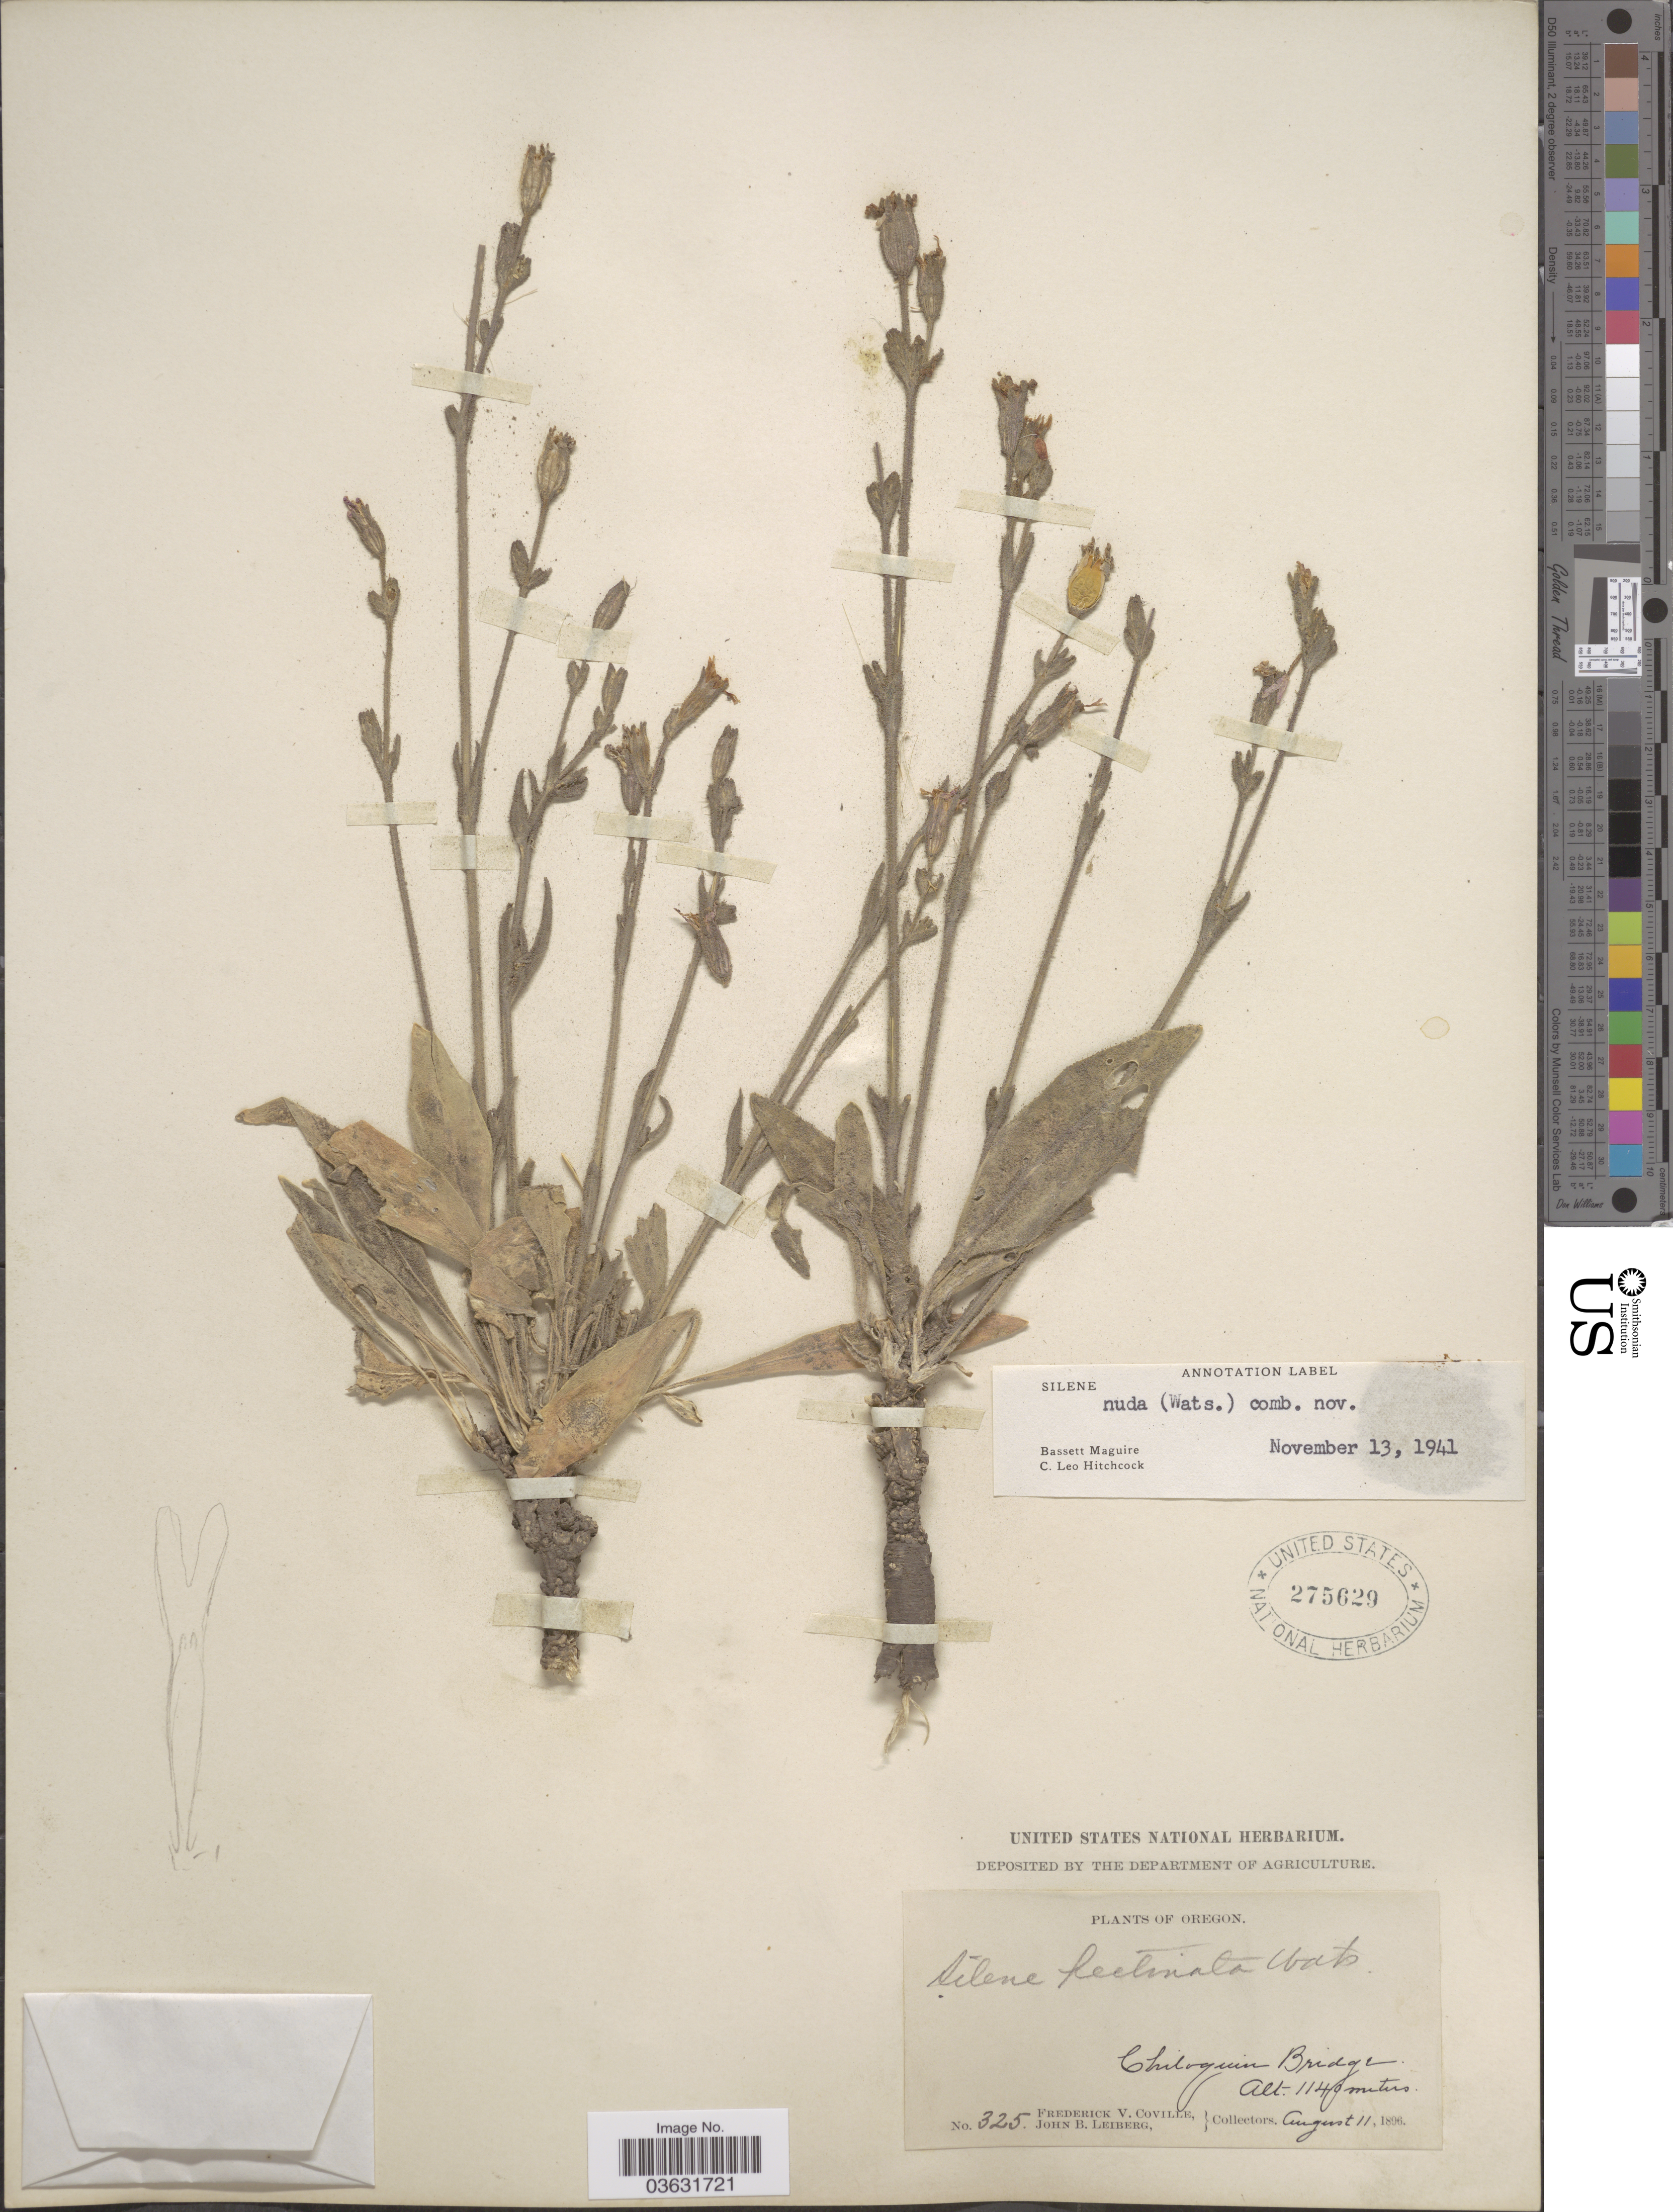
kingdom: Plantae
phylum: Tracheophyta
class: Magnoliopsida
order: Caryophyllales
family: Caryophyllaceae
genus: Silene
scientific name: Silene nuda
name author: (S. Watson) C.L. Hitchc. & Maguire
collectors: F. V. Coville & J. B. Leiberg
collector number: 325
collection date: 1896-08-11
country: United States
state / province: Oregon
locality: Chitoquin Bridge.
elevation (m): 1140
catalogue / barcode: US 275629